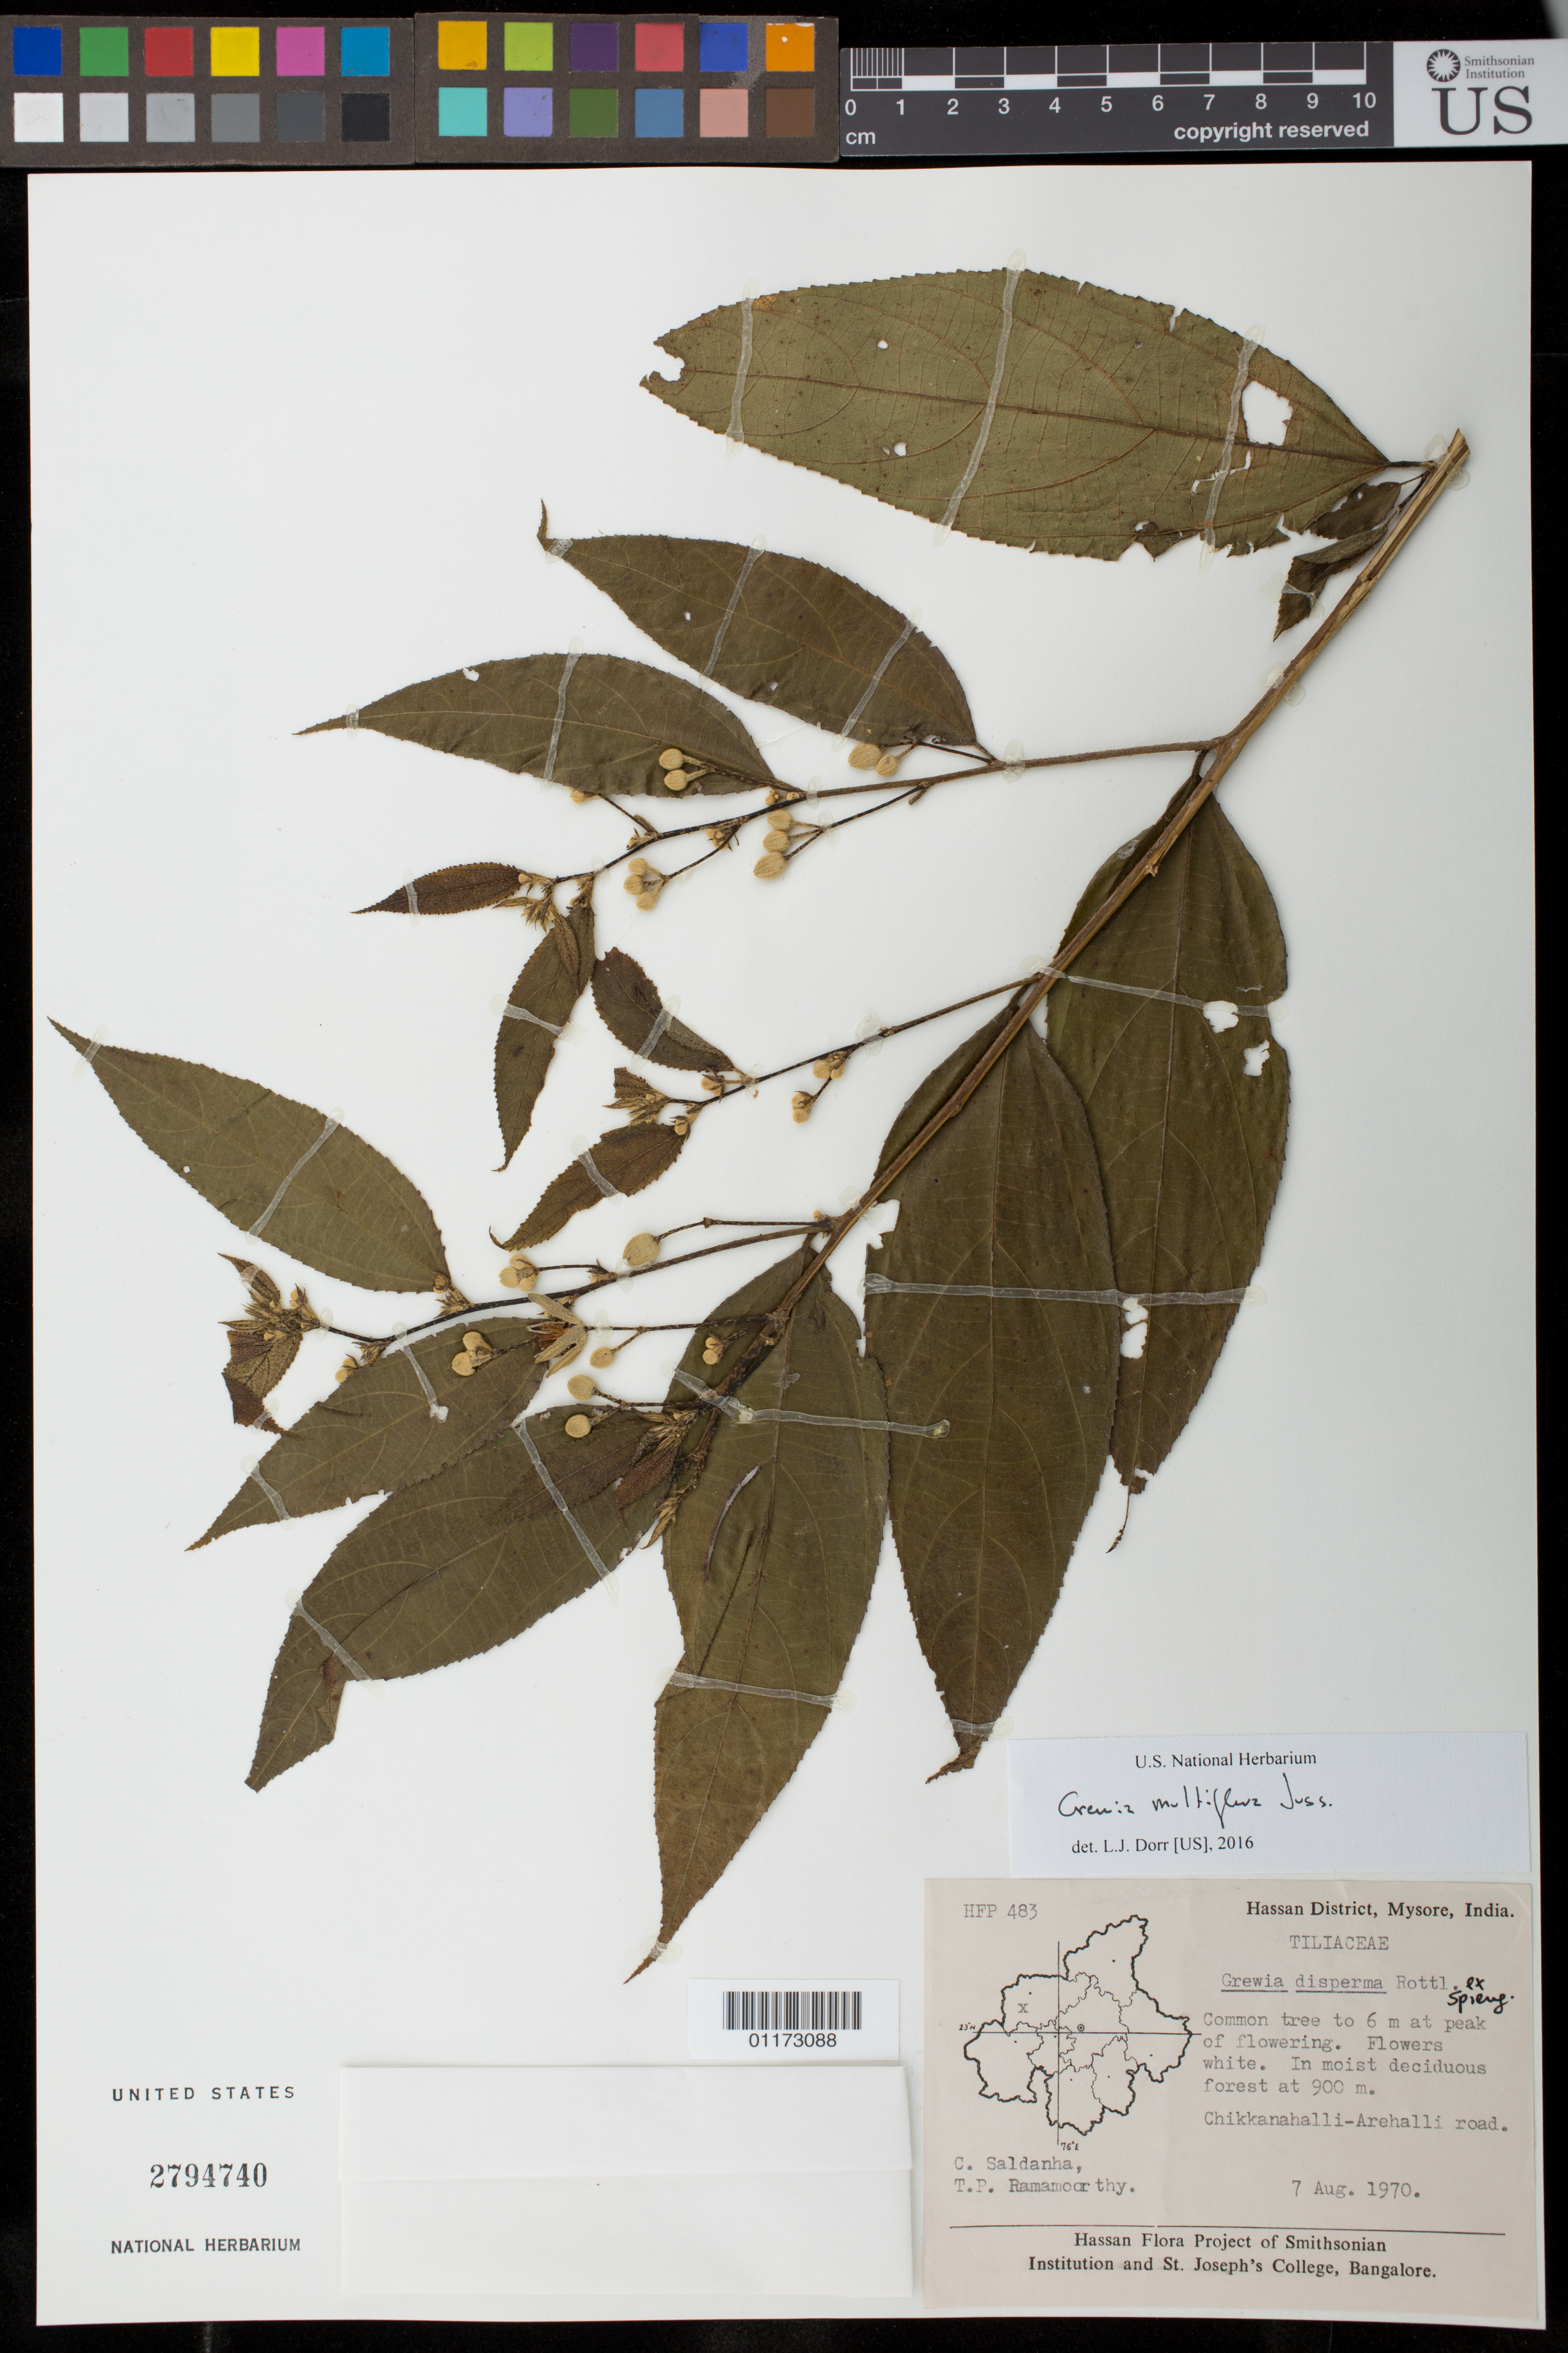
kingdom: Plantae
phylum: Tracheophyta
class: Magnoliopsida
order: Malvales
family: Malvaceae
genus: Grewia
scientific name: Grewia multiflora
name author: Juss.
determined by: Dorr, L. J., (BOT), Smithsonian Institution - National Museum of Natural History (UNITED STATES)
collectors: C. J. Saldanha & T. P. Ramamoorthy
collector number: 483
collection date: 1970-08-07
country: India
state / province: Karnataka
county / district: Mysore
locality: Chikkanahalli-Arehalli road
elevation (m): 900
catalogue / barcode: US 2794740